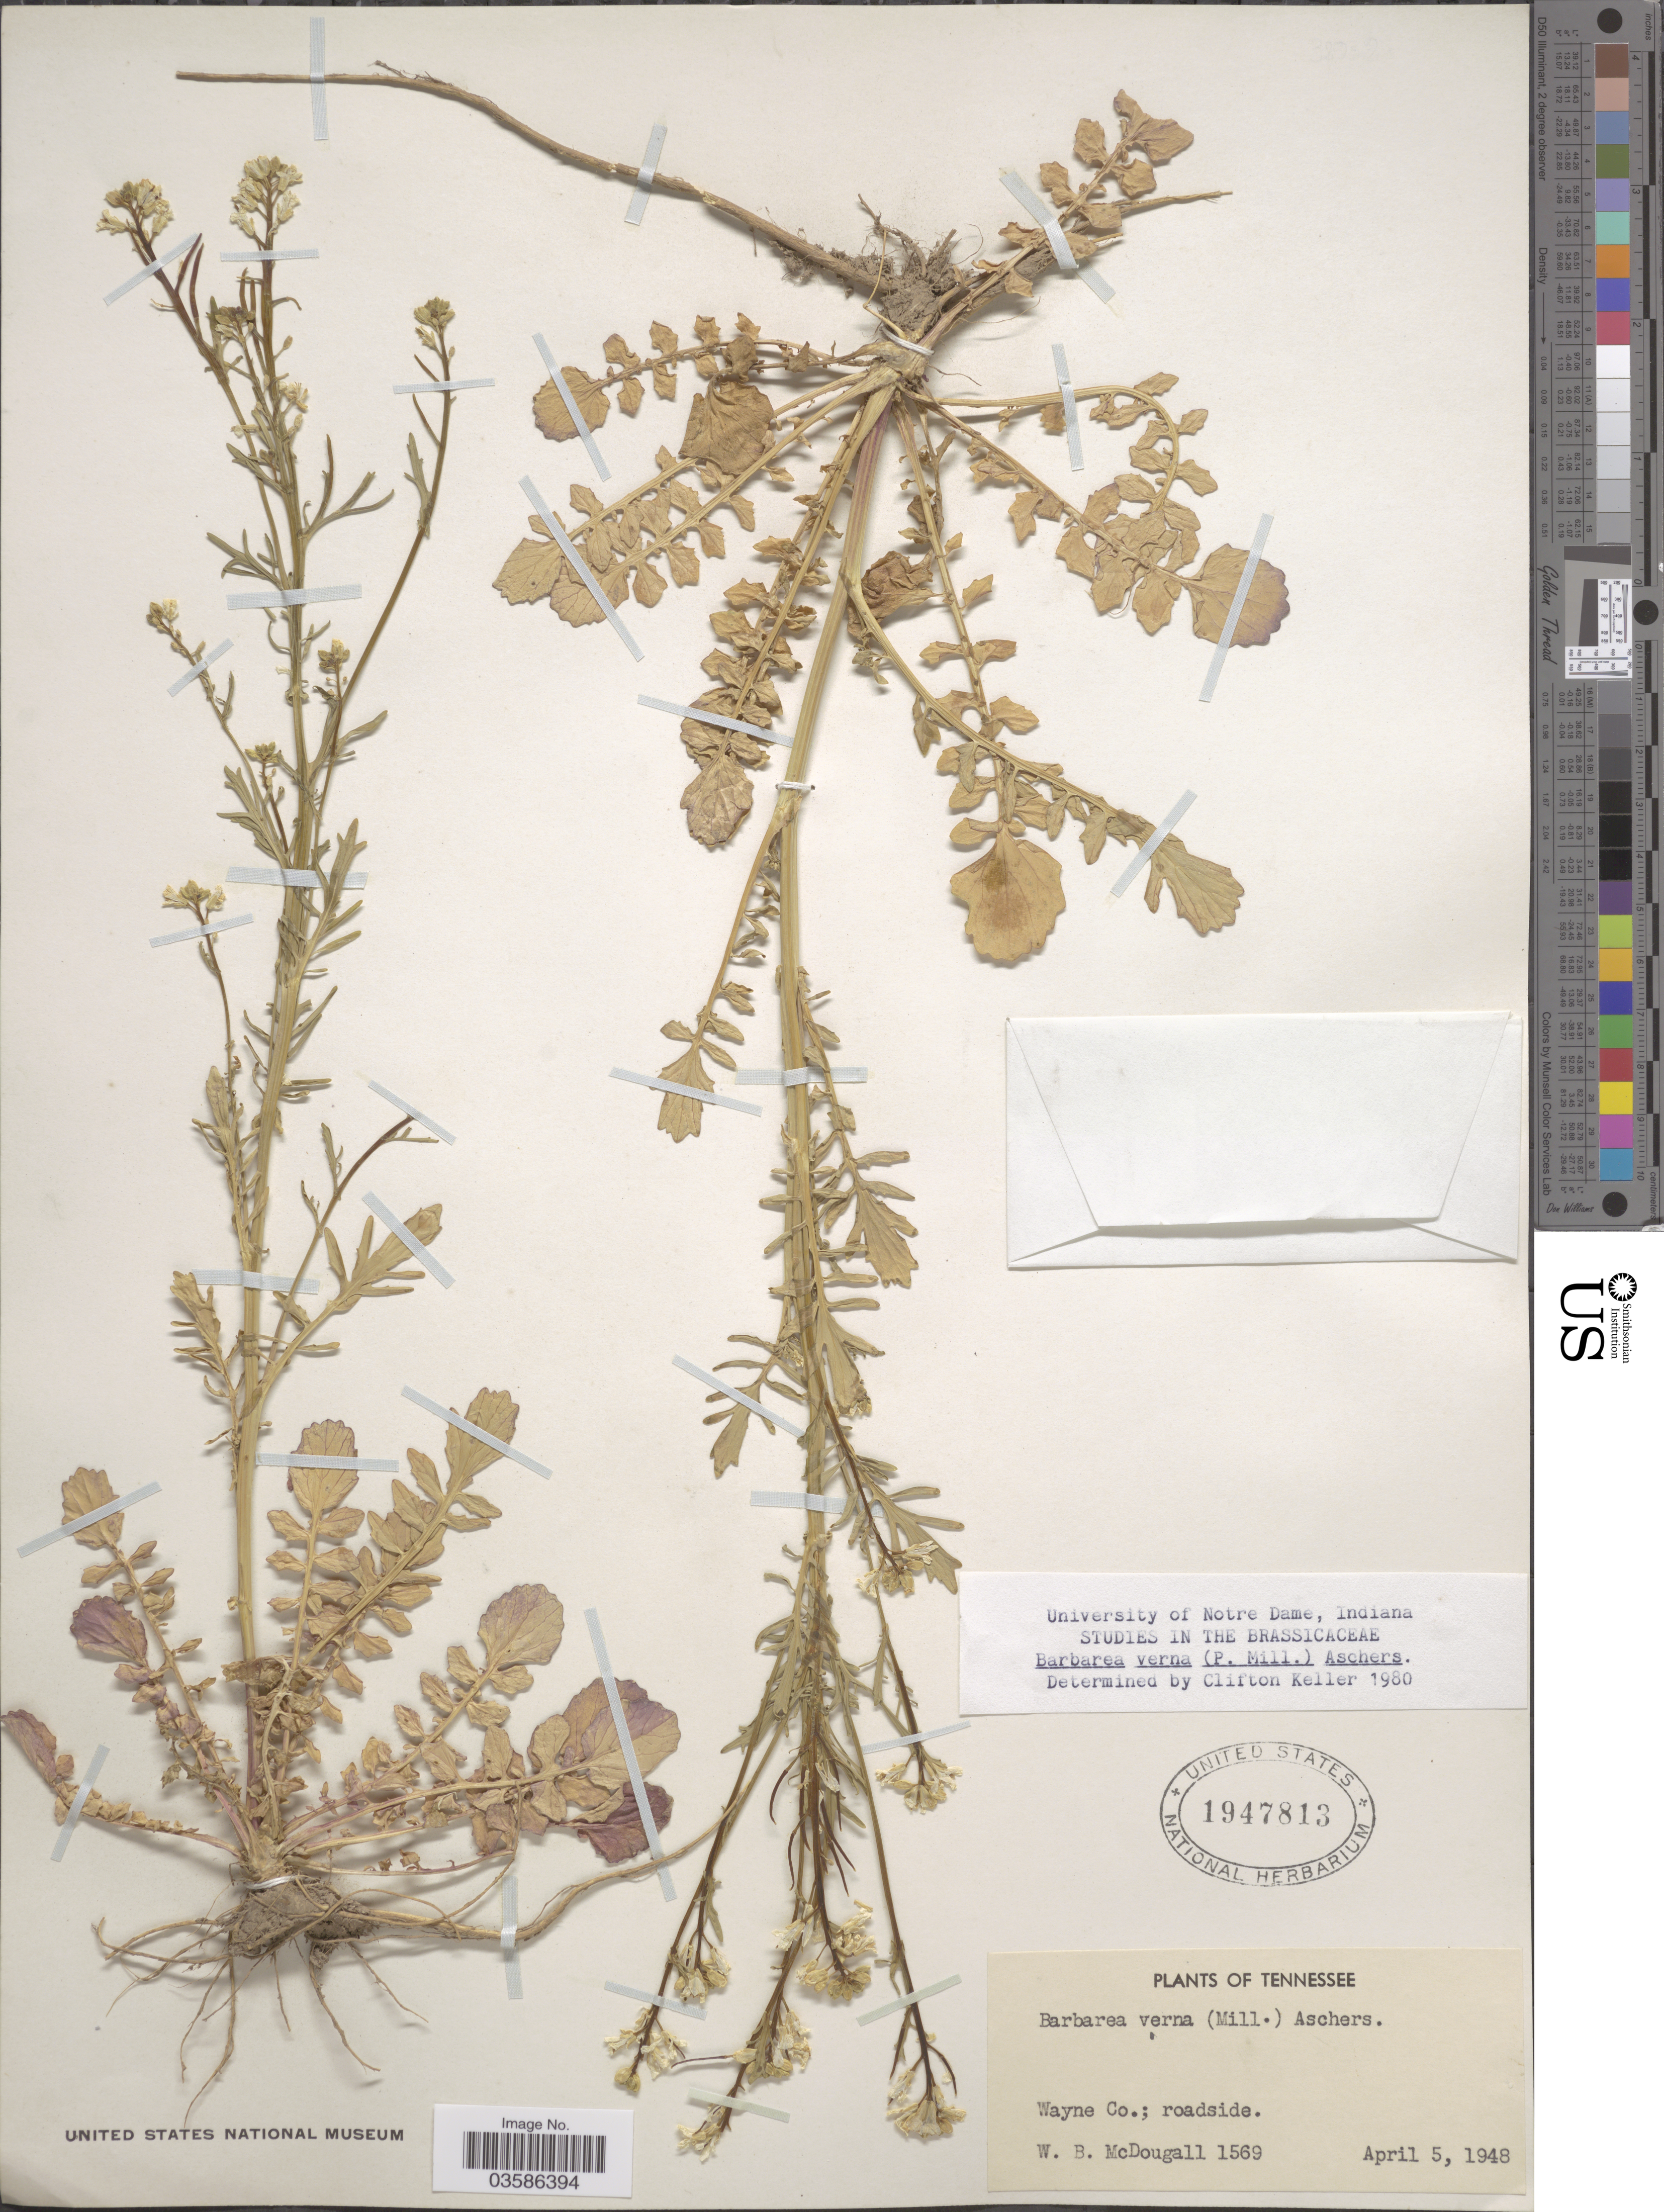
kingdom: Plantae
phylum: Tracheophyta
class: Magnoliopsida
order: Brassicales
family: Brassicaceae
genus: Barbarea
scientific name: Barbarea verna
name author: (Mill.) Asch.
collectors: W. B. McDougall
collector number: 1569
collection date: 1948-04-05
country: United States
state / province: Tennessee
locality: Wayne Co.; roadside.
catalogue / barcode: US 1947813